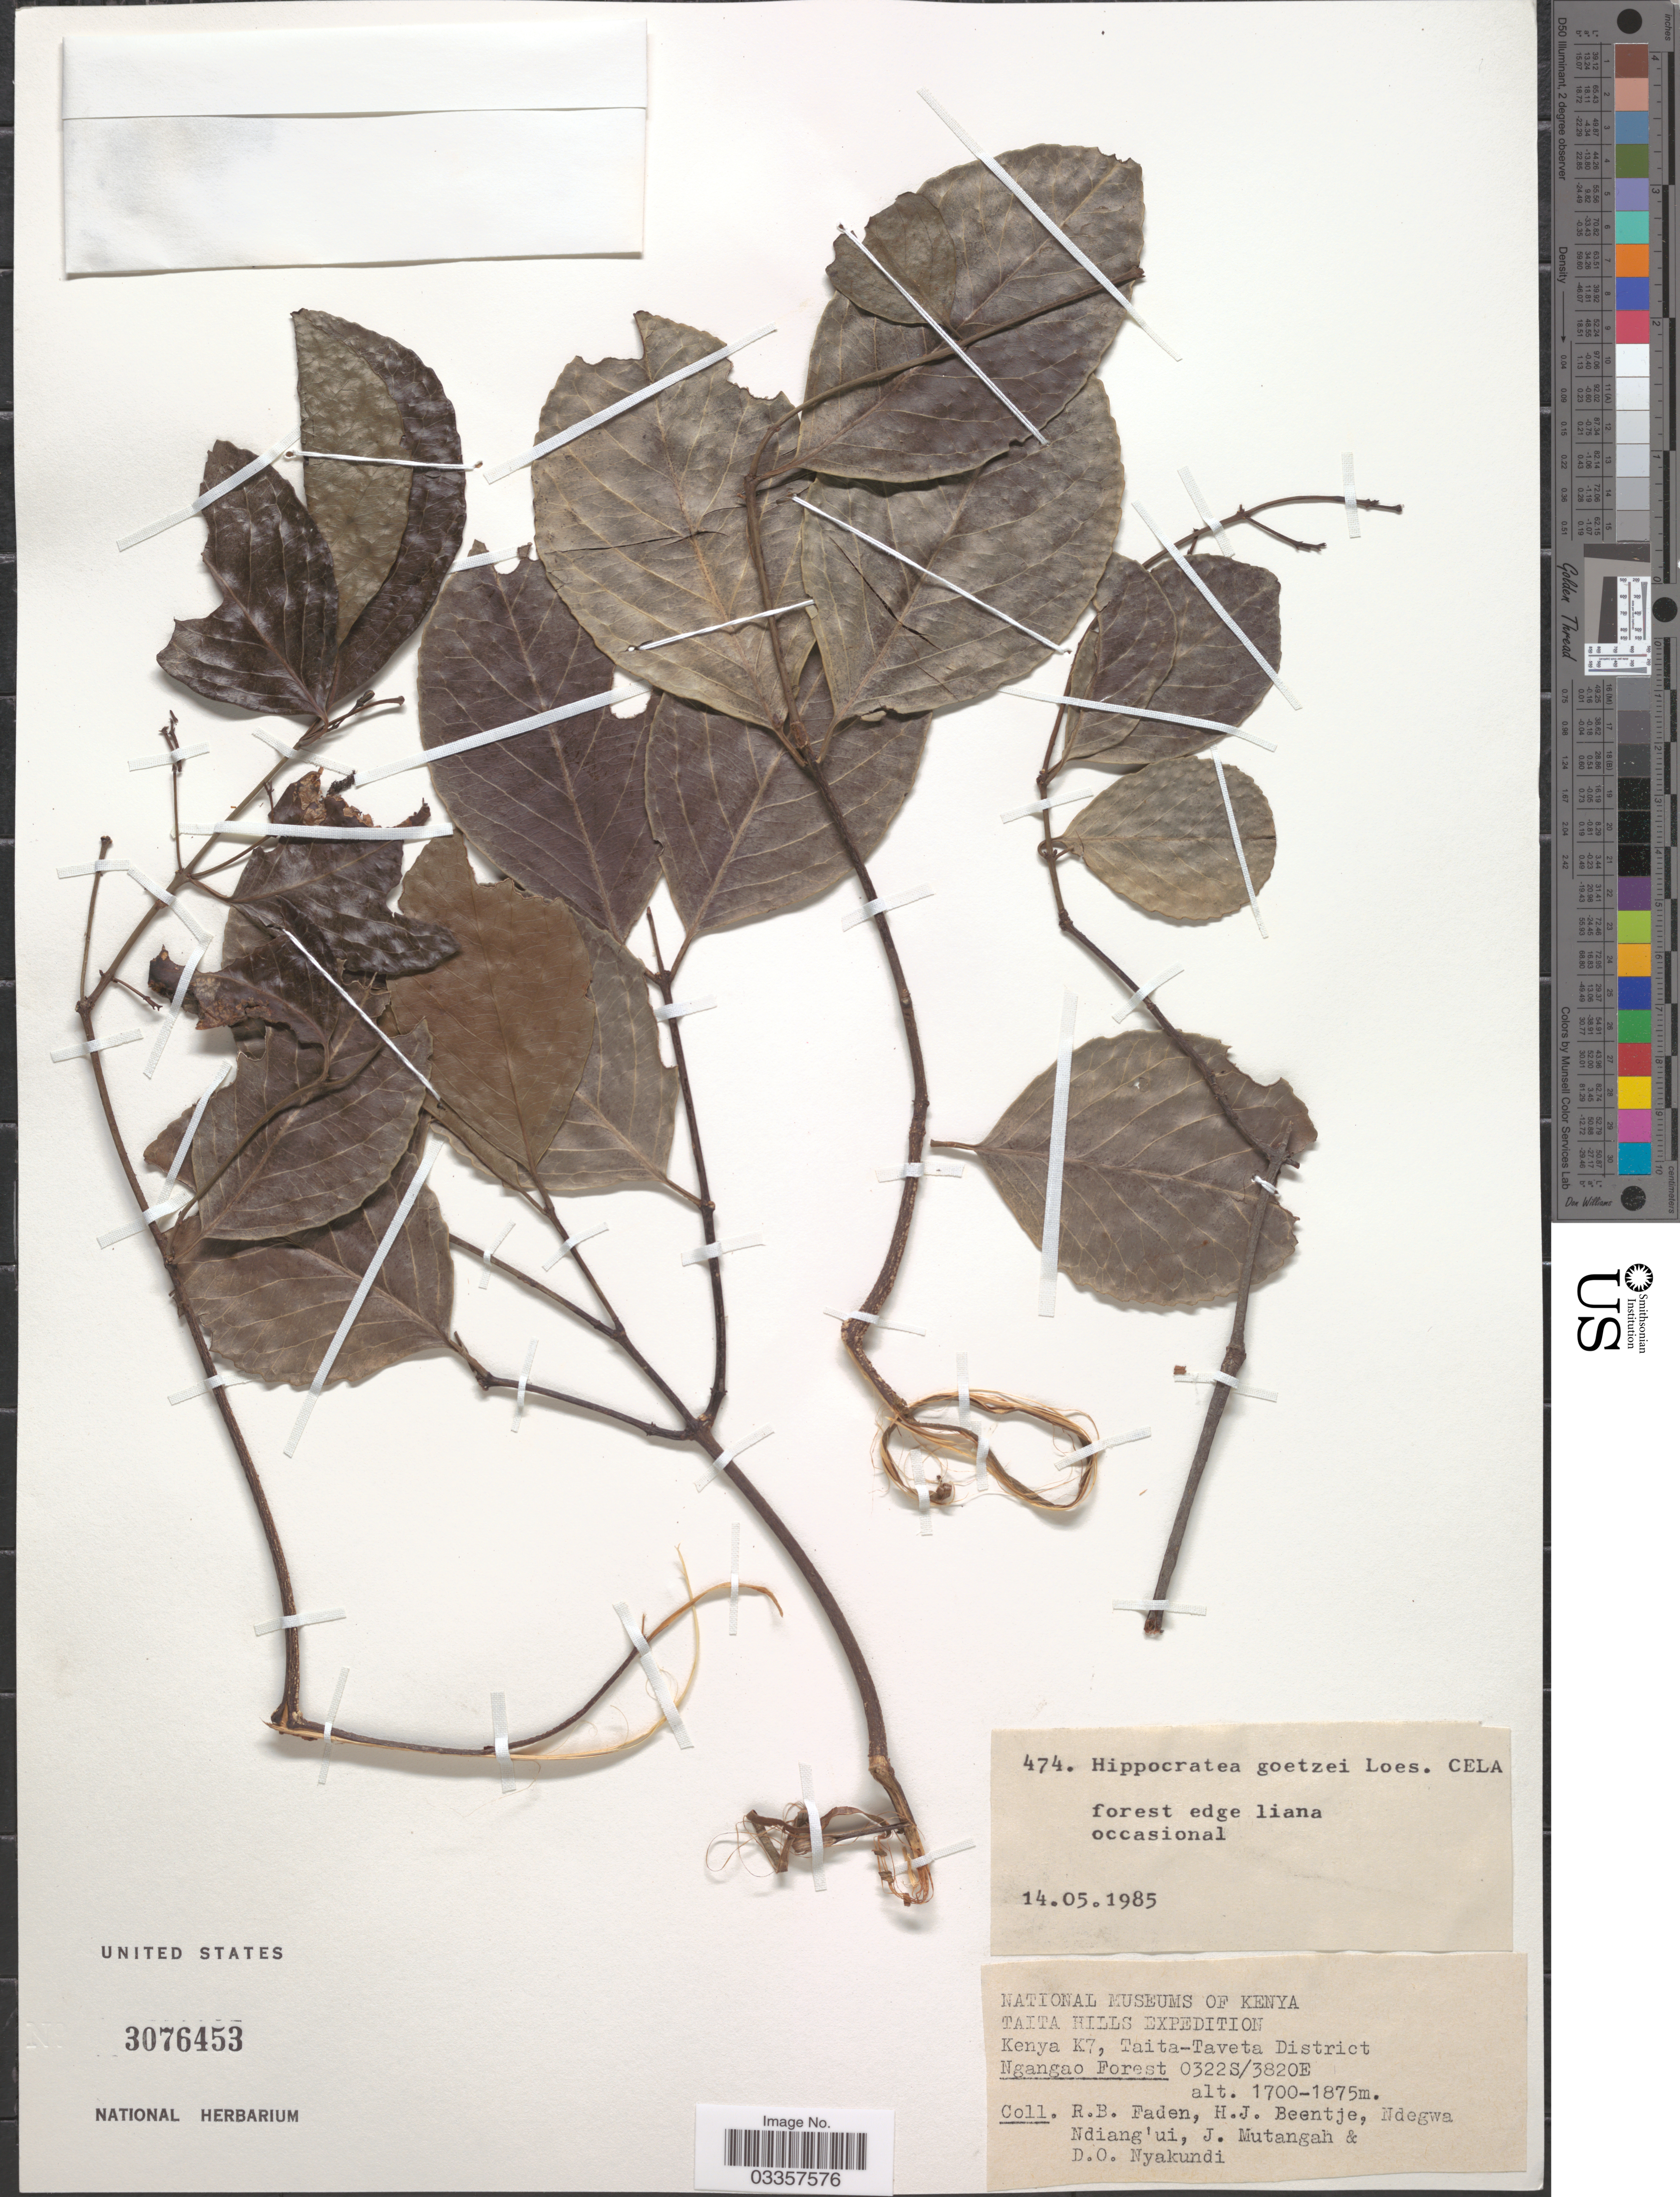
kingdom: Plantae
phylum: Tracheophyta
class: Magnoliopsida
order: Celastrales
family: Celastraceae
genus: Pristimera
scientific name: Pristimera goetzei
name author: (Loes.) R.H. Archer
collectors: R. B. Faden, H. J. Beentje, Ndegwa Ndiang'ui, J. Mutangah & D. Nyakundi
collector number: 474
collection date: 1985-05-14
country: Kenya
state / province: Taita Taveta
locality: Taita-Taveta District, Ngangao Forest.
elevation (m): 1700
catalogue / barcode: US 3076453